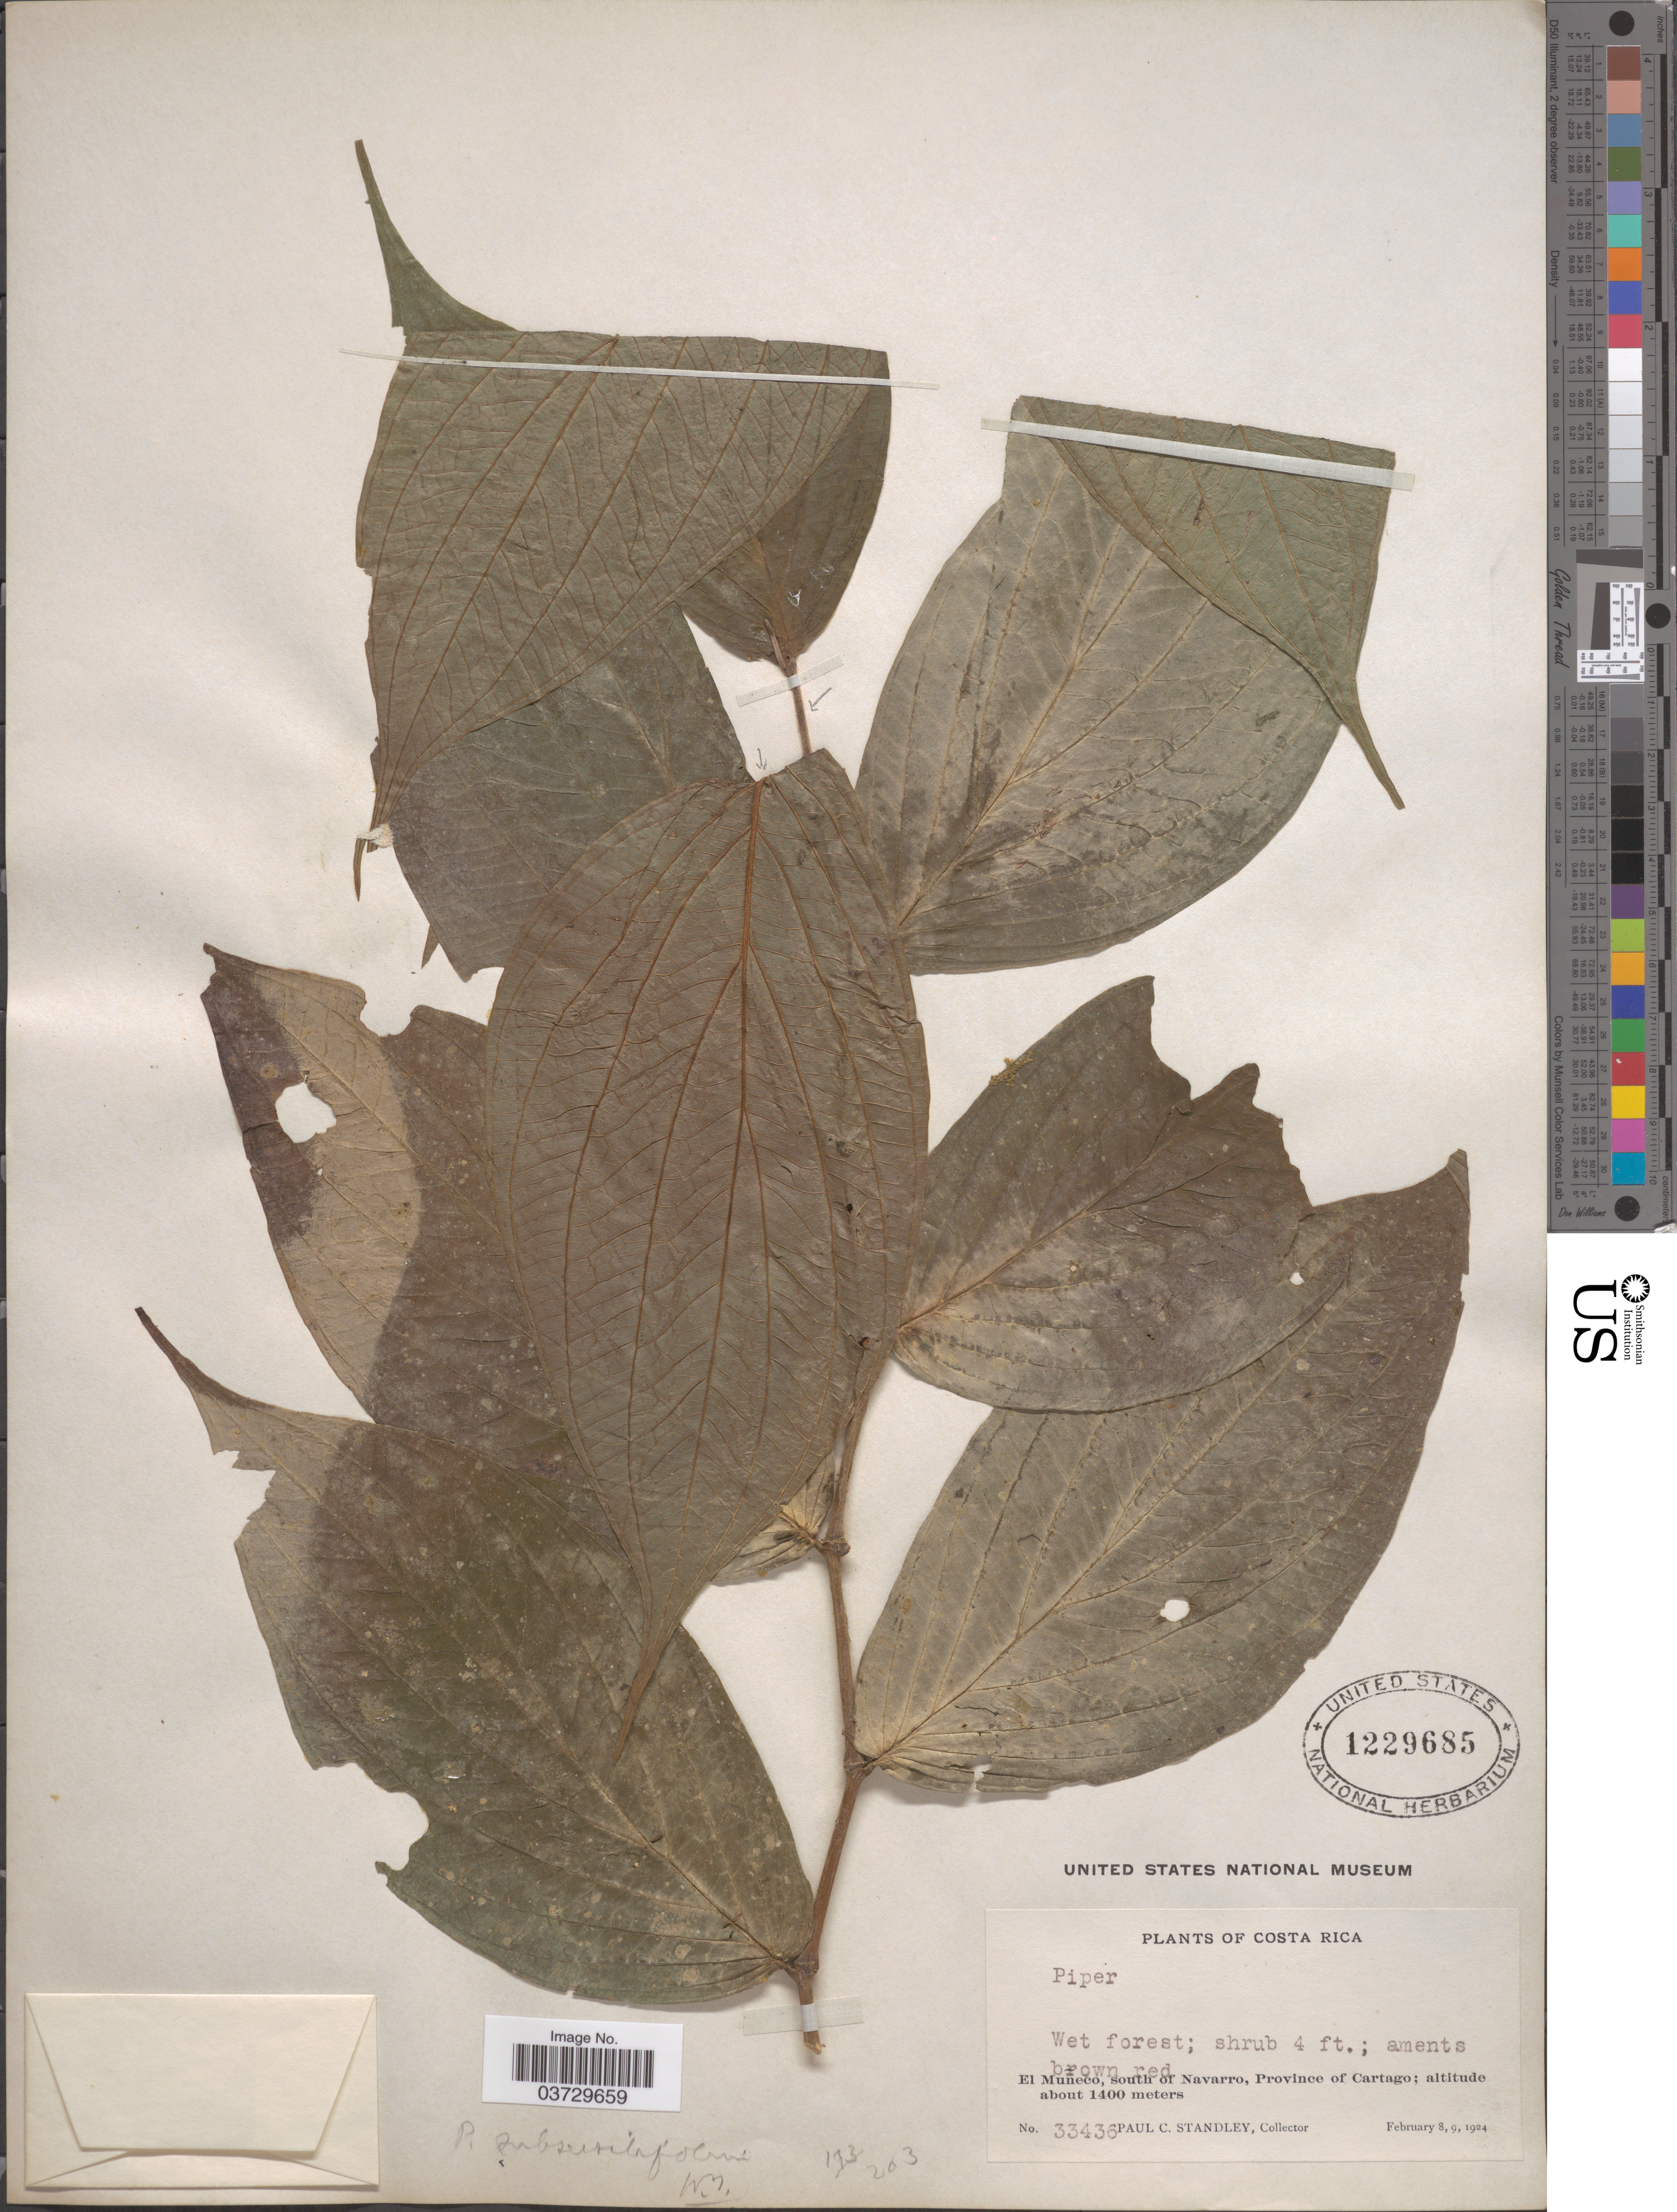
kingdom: Plantae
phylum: Tracheophyta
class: Magnoliopsida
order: Piperales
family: Piperaceae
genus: Piper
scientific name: Piper subsessilifolium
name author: C. DC.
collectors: P. C. Standley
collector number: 33436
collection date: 1924-02-08/1924-02-09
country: Costa Rica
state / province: Cartago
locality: El Muñeco, south of Navarro.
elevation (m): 1400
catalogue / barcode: US 1229685